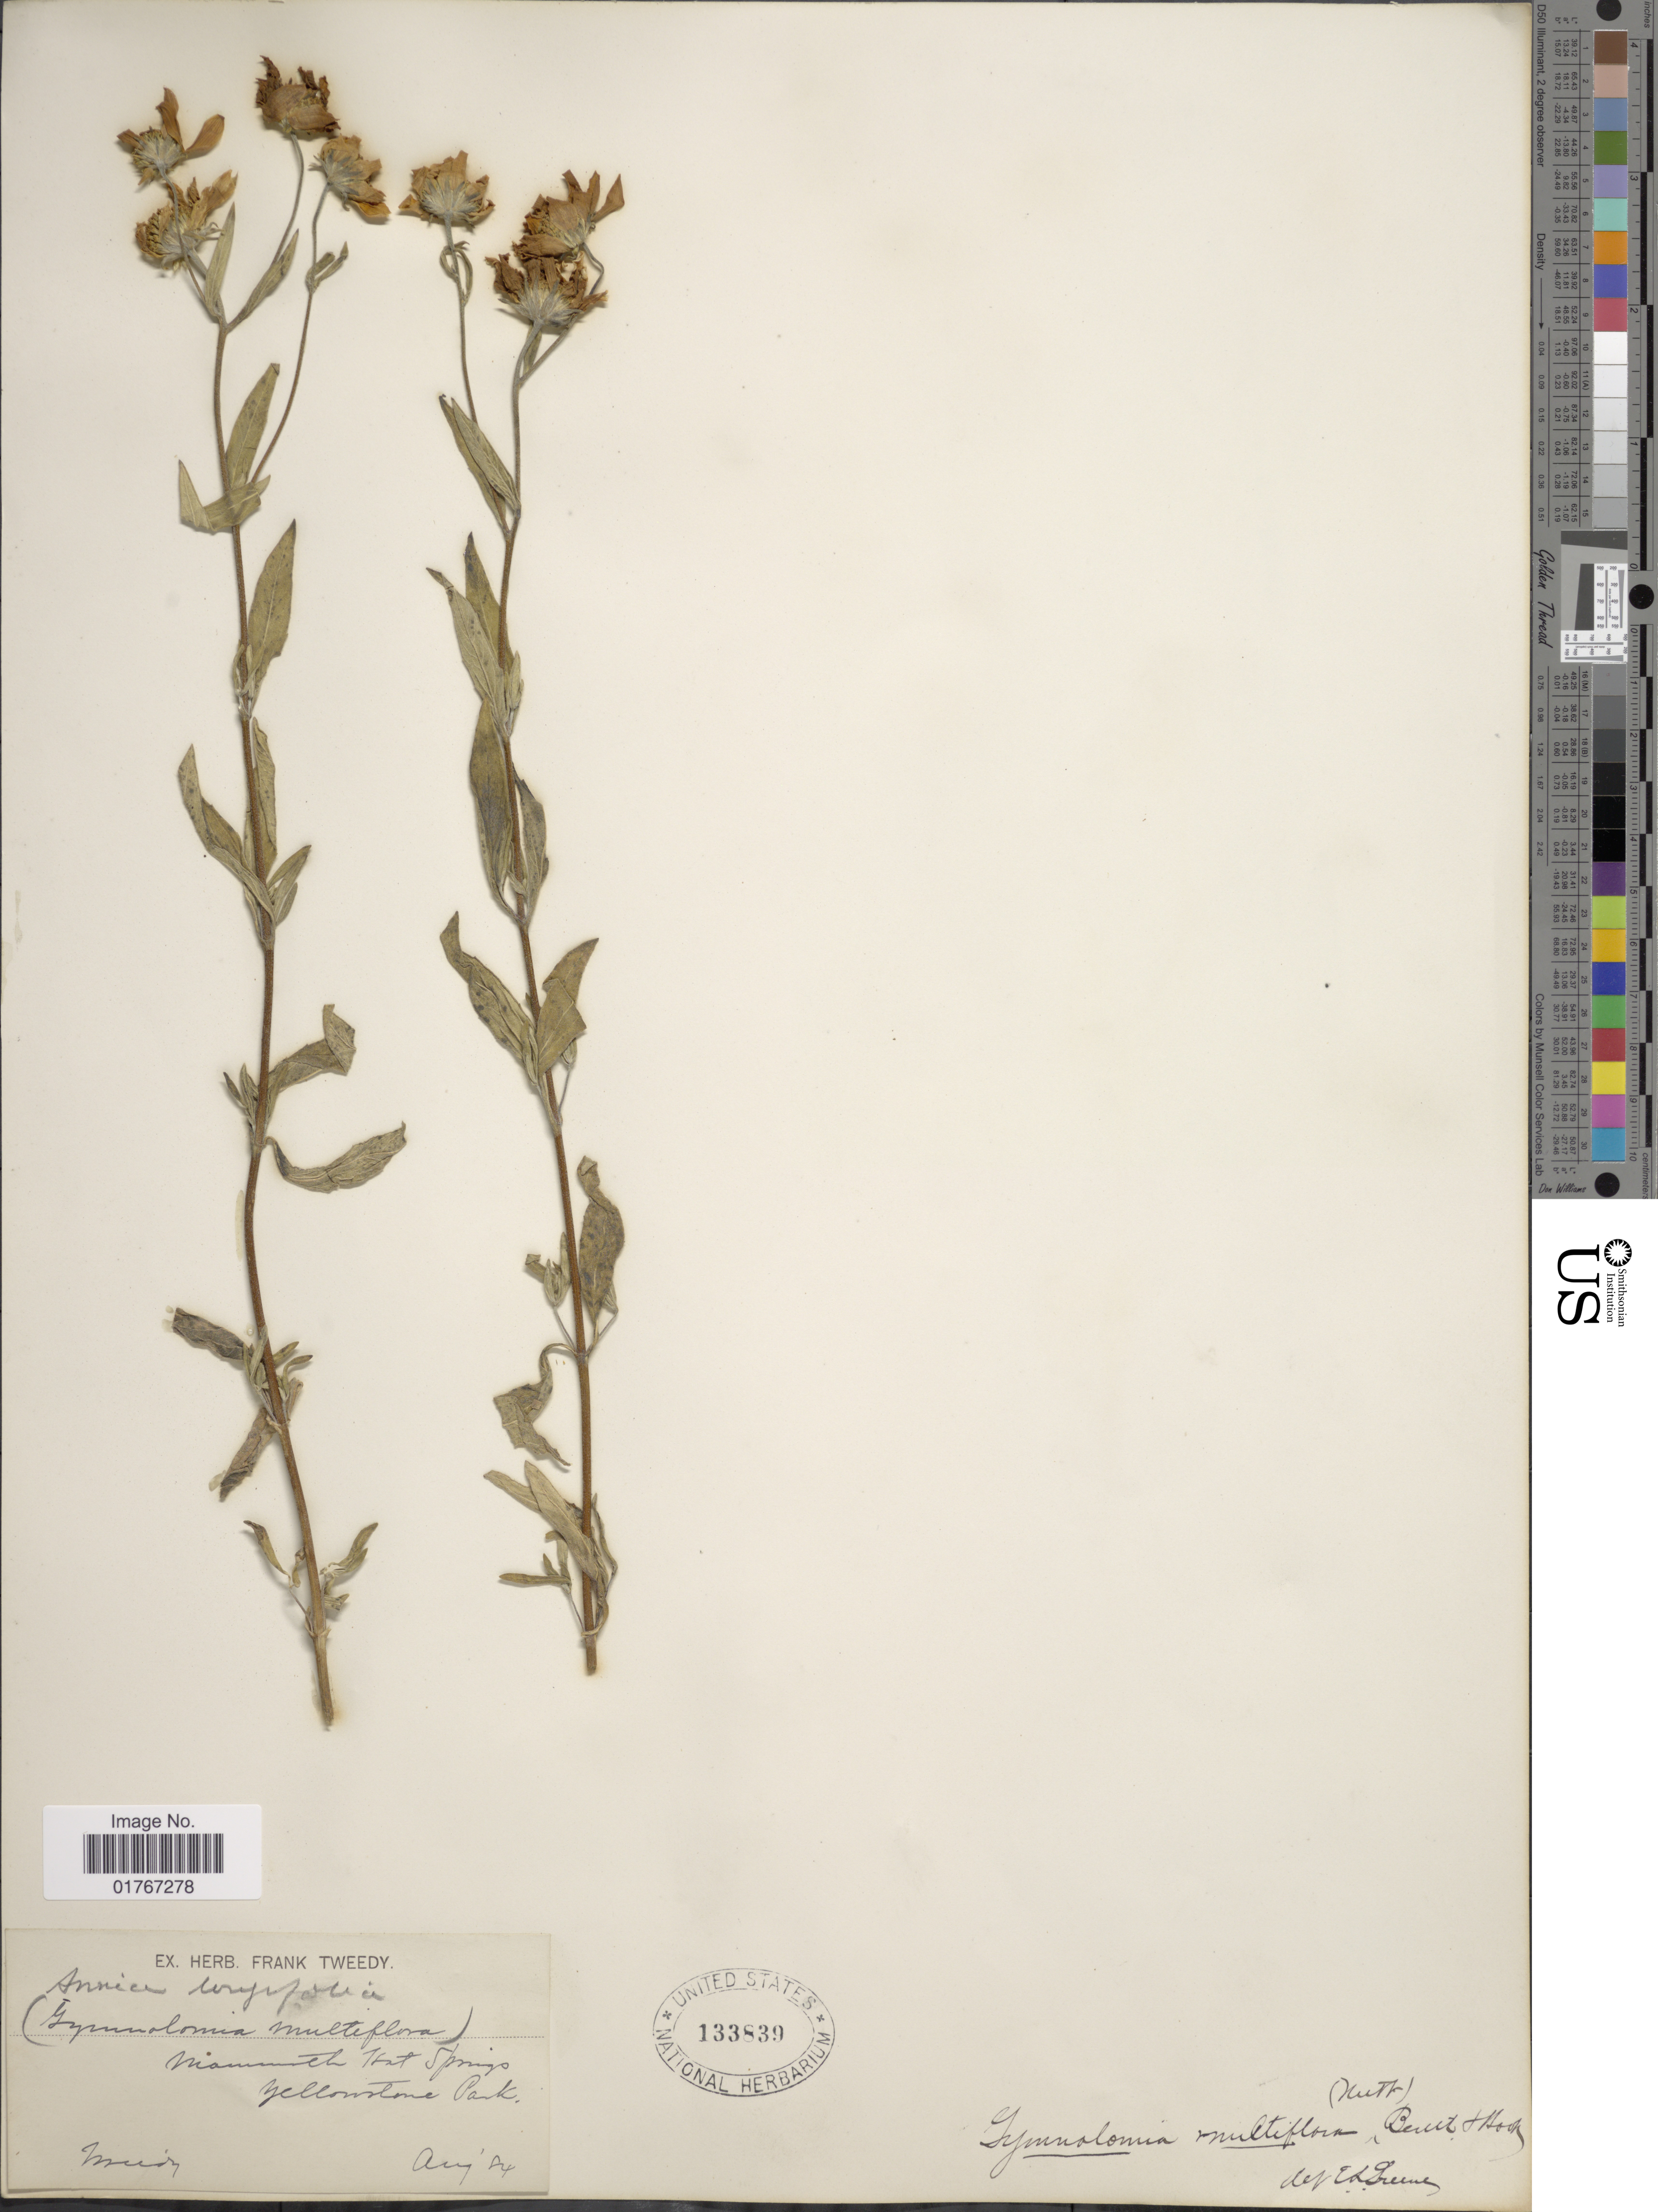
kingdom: Plantae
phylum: Tracheophyta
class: Magnoliopsida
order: Asterales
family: Asteraceae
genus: Heliomeris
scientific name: Heliomeris multiflora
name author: Nutt.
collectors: F. Tweedy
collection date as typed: Transcribed d/m/y: /8/84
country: United States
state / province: Wyoming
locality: Mammoth Hot Springs, Yellowstone Park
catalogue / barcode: US 133839